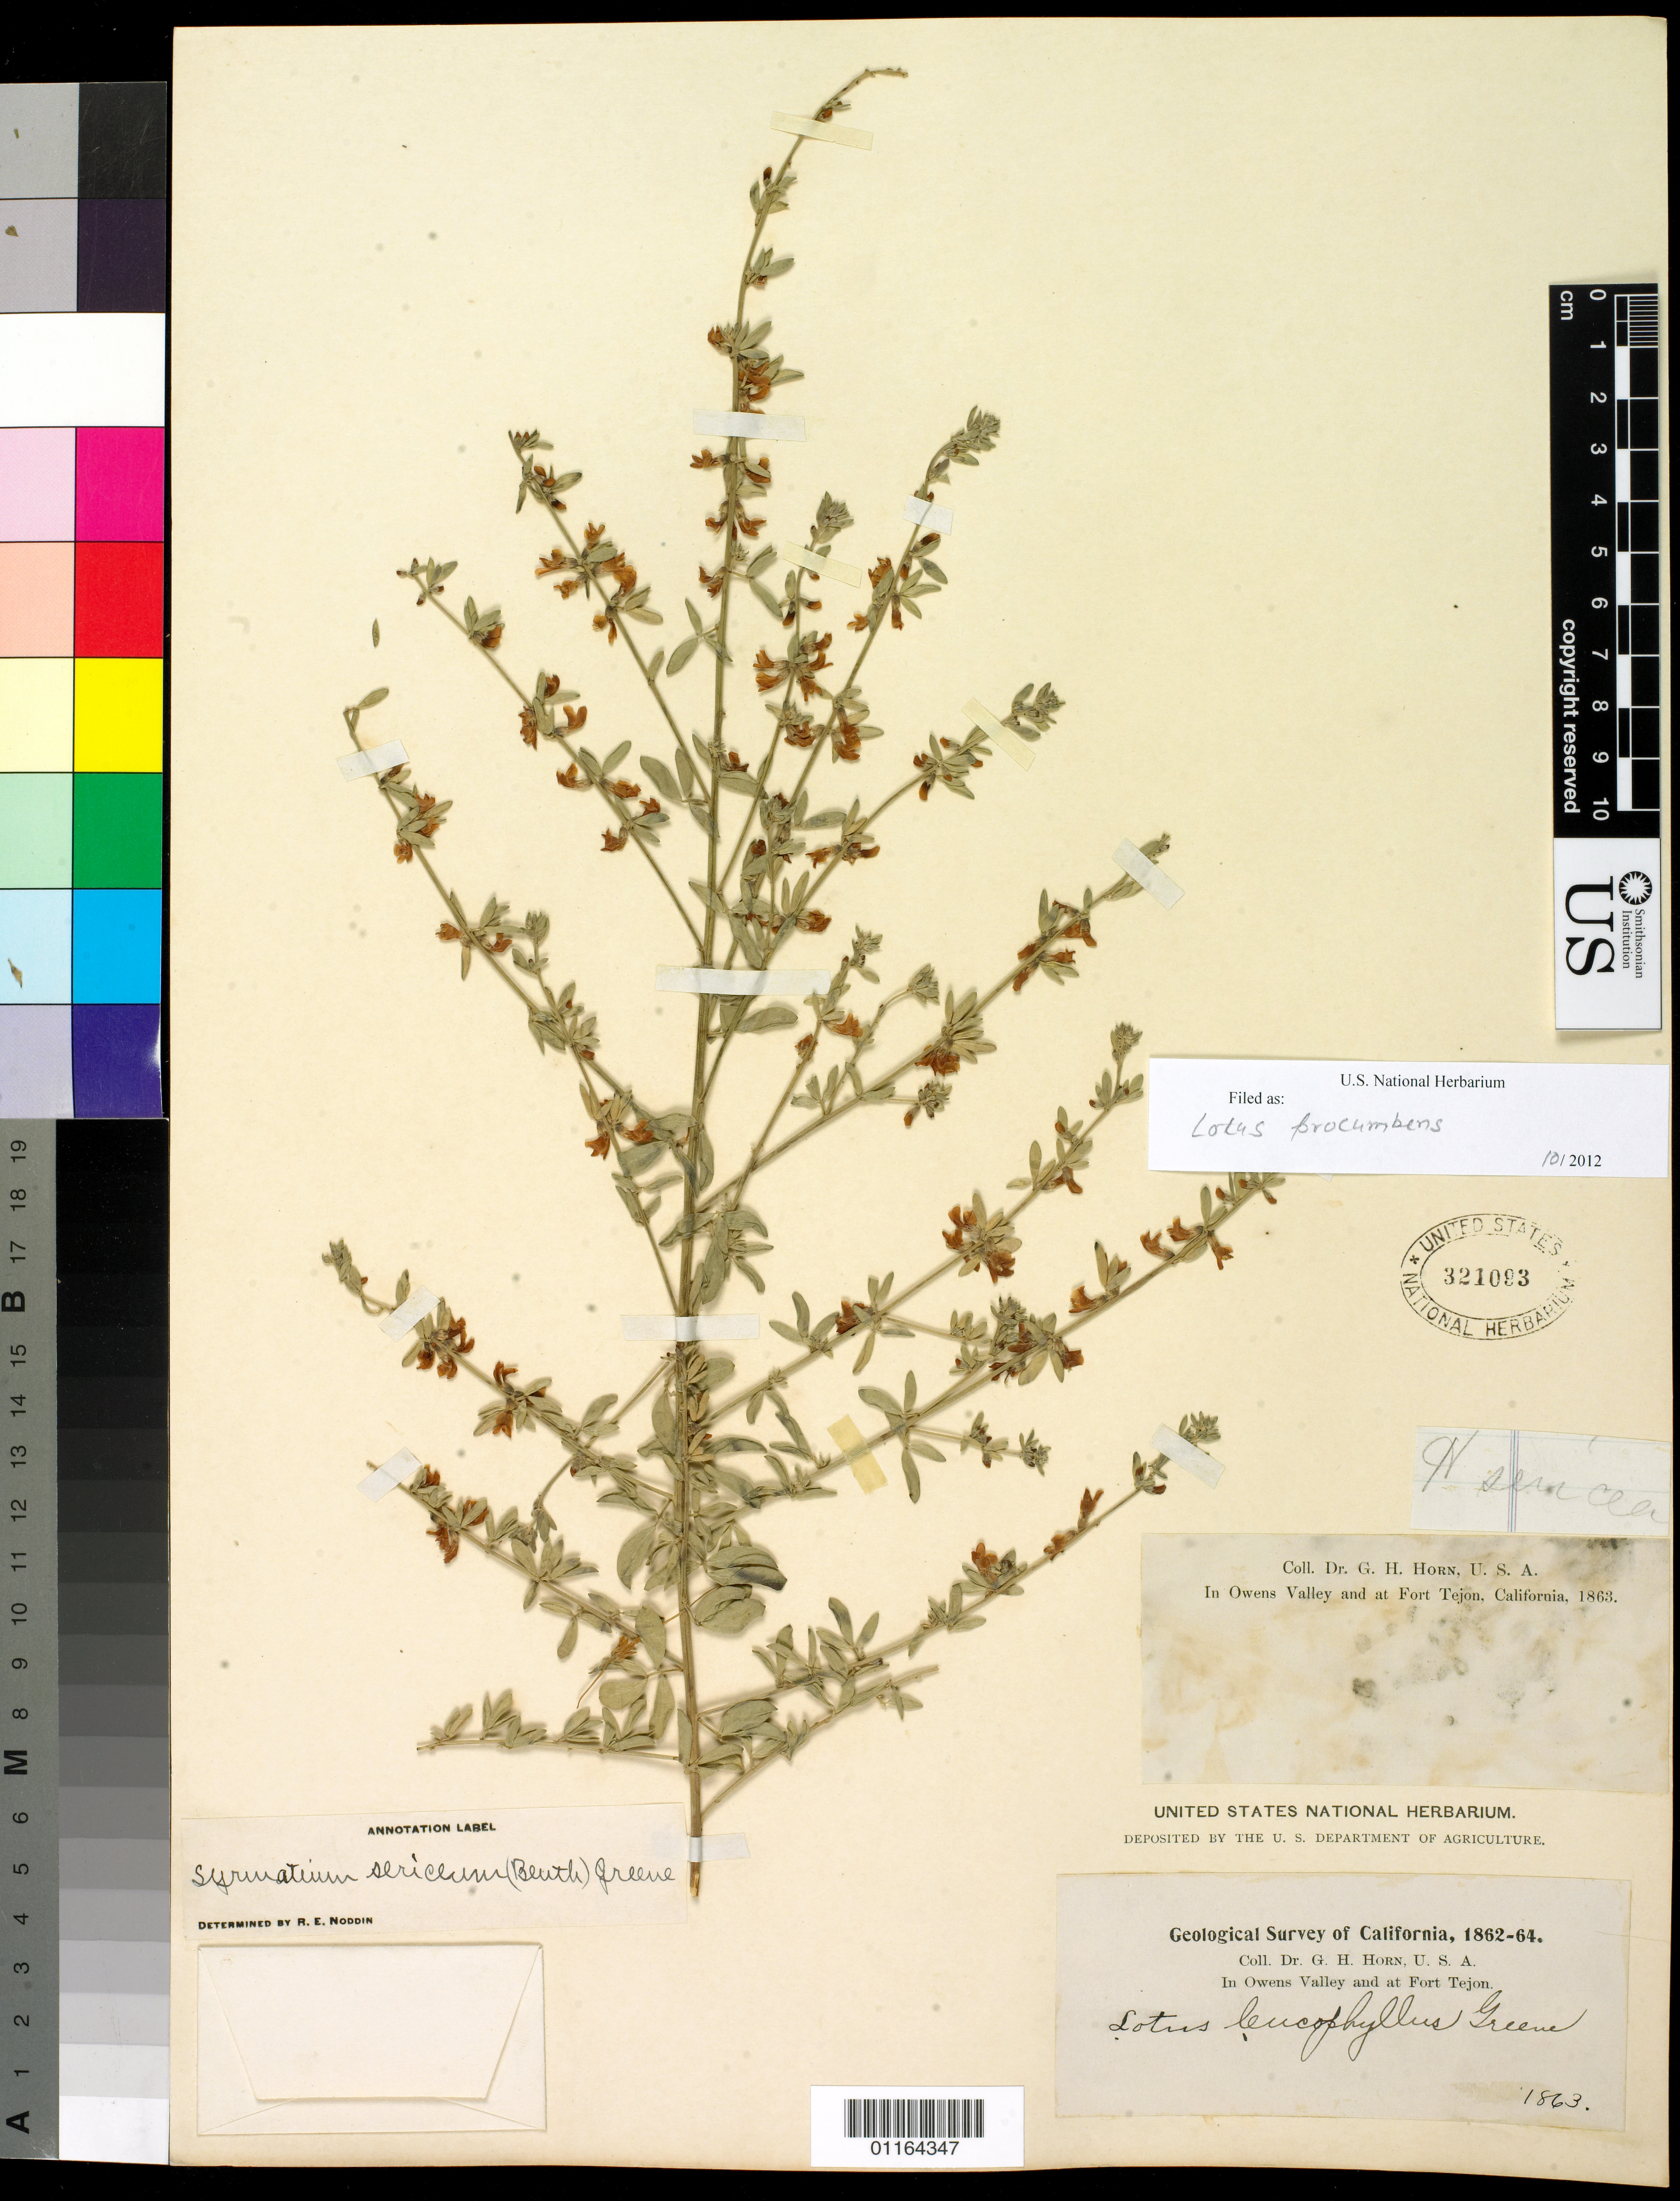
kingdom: Plantae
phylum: Tracheophyta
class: Magnoliopsida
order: Fabales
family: Fabaceae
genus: Syrmatium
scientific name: Syrmatium sericeum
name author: (Benth.) Greene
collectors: G. Horn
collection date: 1863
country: United States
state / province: California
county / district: Kern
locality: In Owens Valley and at Fort Tejon.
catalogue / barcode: US 321093